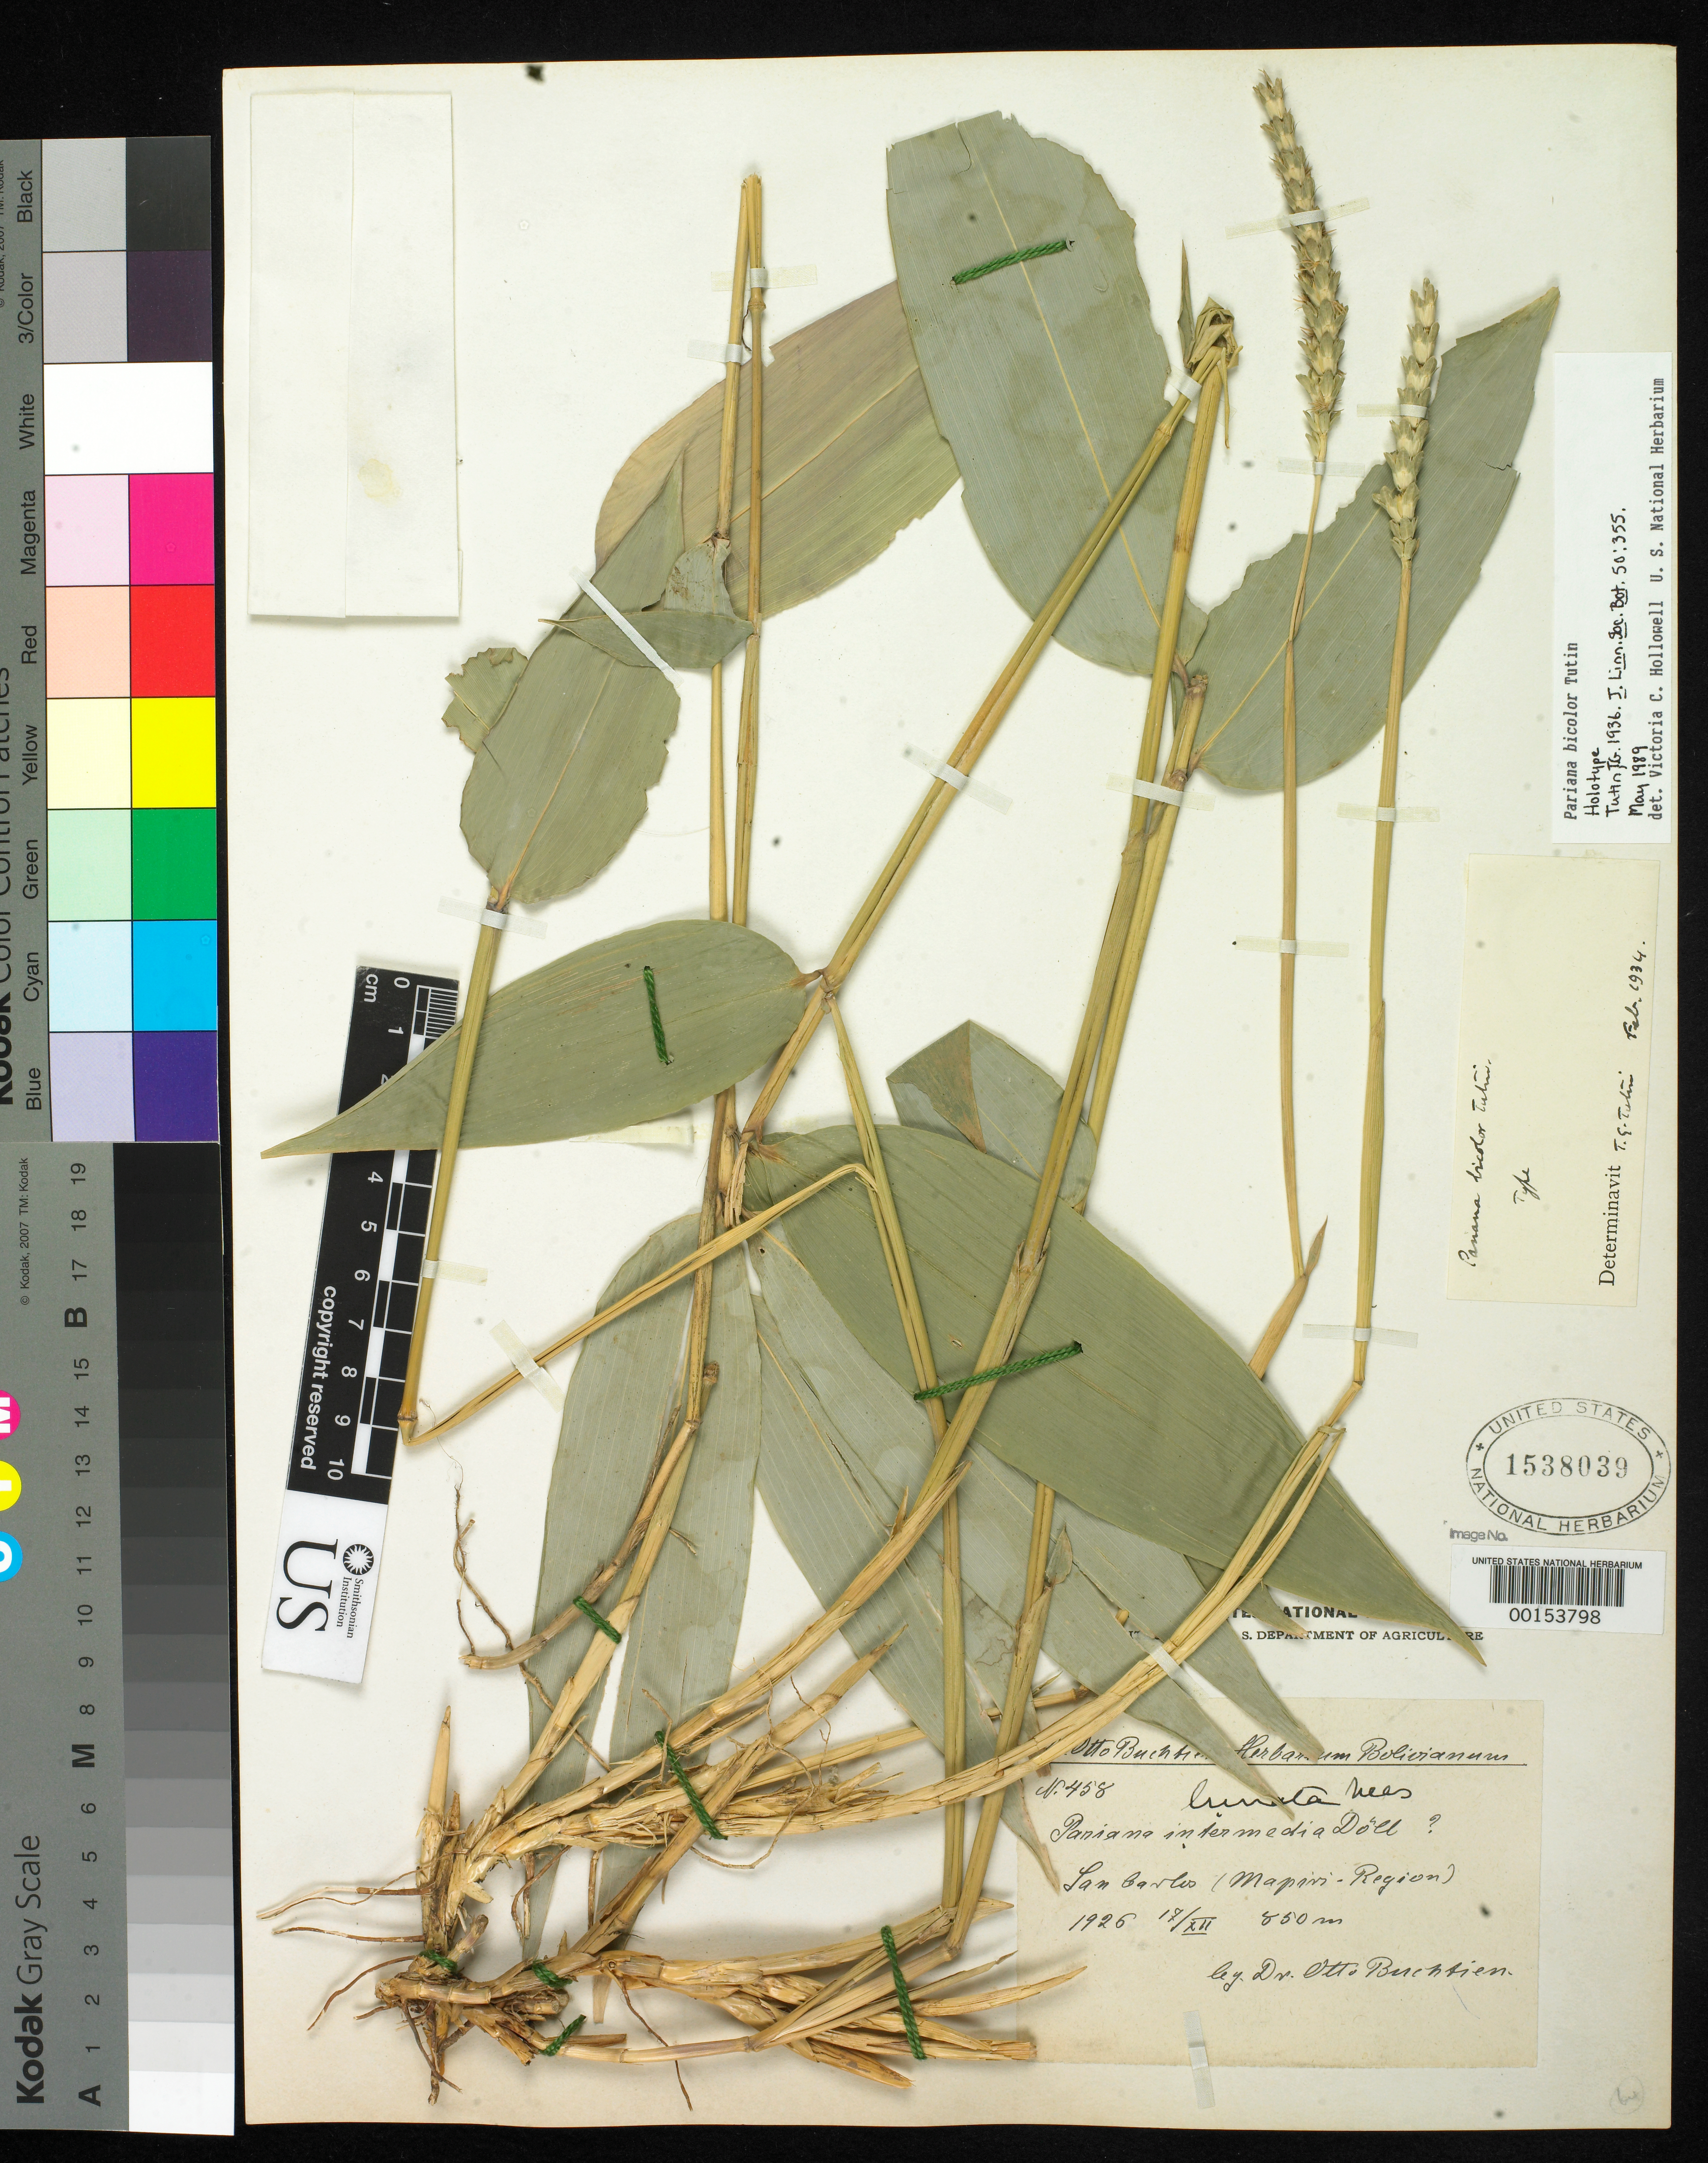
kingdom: Plantae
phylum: Tracheophyta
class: Liliopsida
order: Poales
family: Poaceae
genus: Pariana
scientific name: Pariana bicolor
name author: Tutin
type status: Holotype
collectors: O. Buchtien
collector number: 458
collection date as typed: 17 Dec 1926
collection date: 1926-12-17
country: Bolivia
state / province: La Paz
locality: San Carlos, Mapiri.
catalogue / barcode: US 1538039